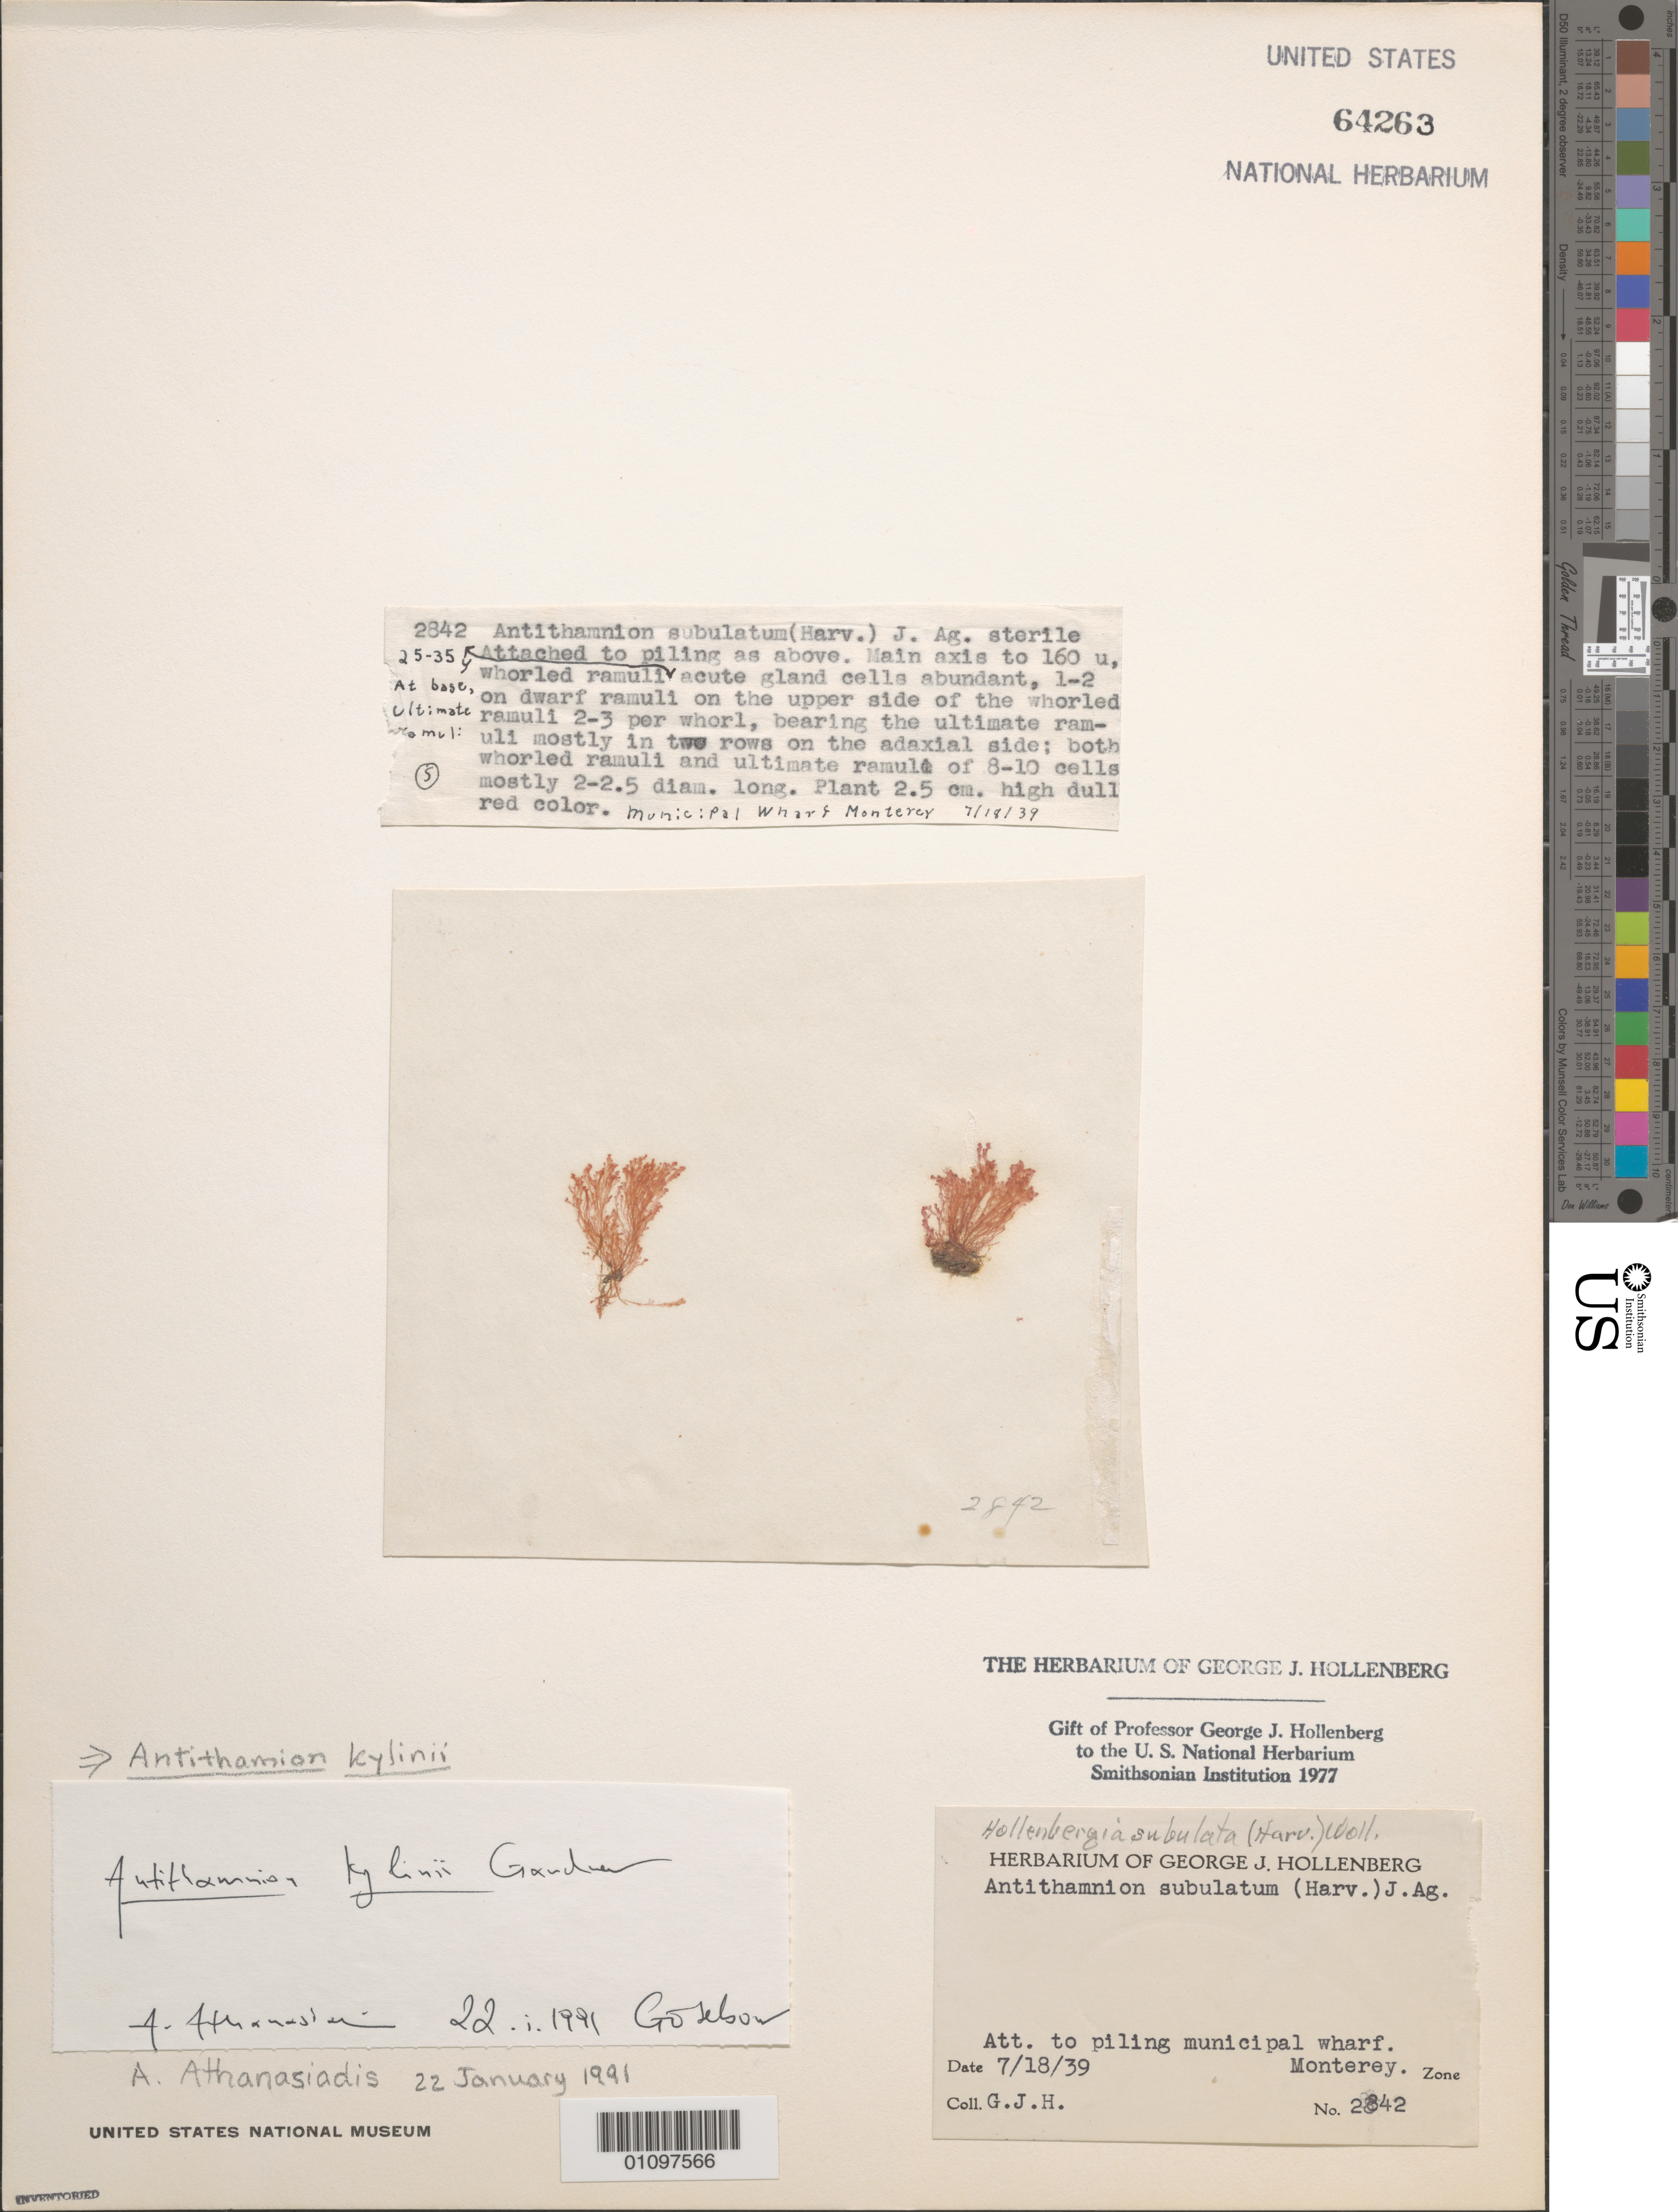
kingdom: Plantae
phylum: Rhodophyta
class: Florideophyceae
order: Ceramiales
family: Ceramiaceae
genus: Antithamnion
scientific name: Antithamnion kylinii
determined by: Athanasiadis, A., (GOTEX), Gothenburg University (SWEDEN)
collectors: G. Hollenberg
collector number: GJH 2842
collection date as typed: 18 Jul 1939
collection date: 1939-07-18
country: United States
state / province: California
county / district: Monterey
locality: Monterey, Municipal Wharf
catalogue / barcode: US 64263